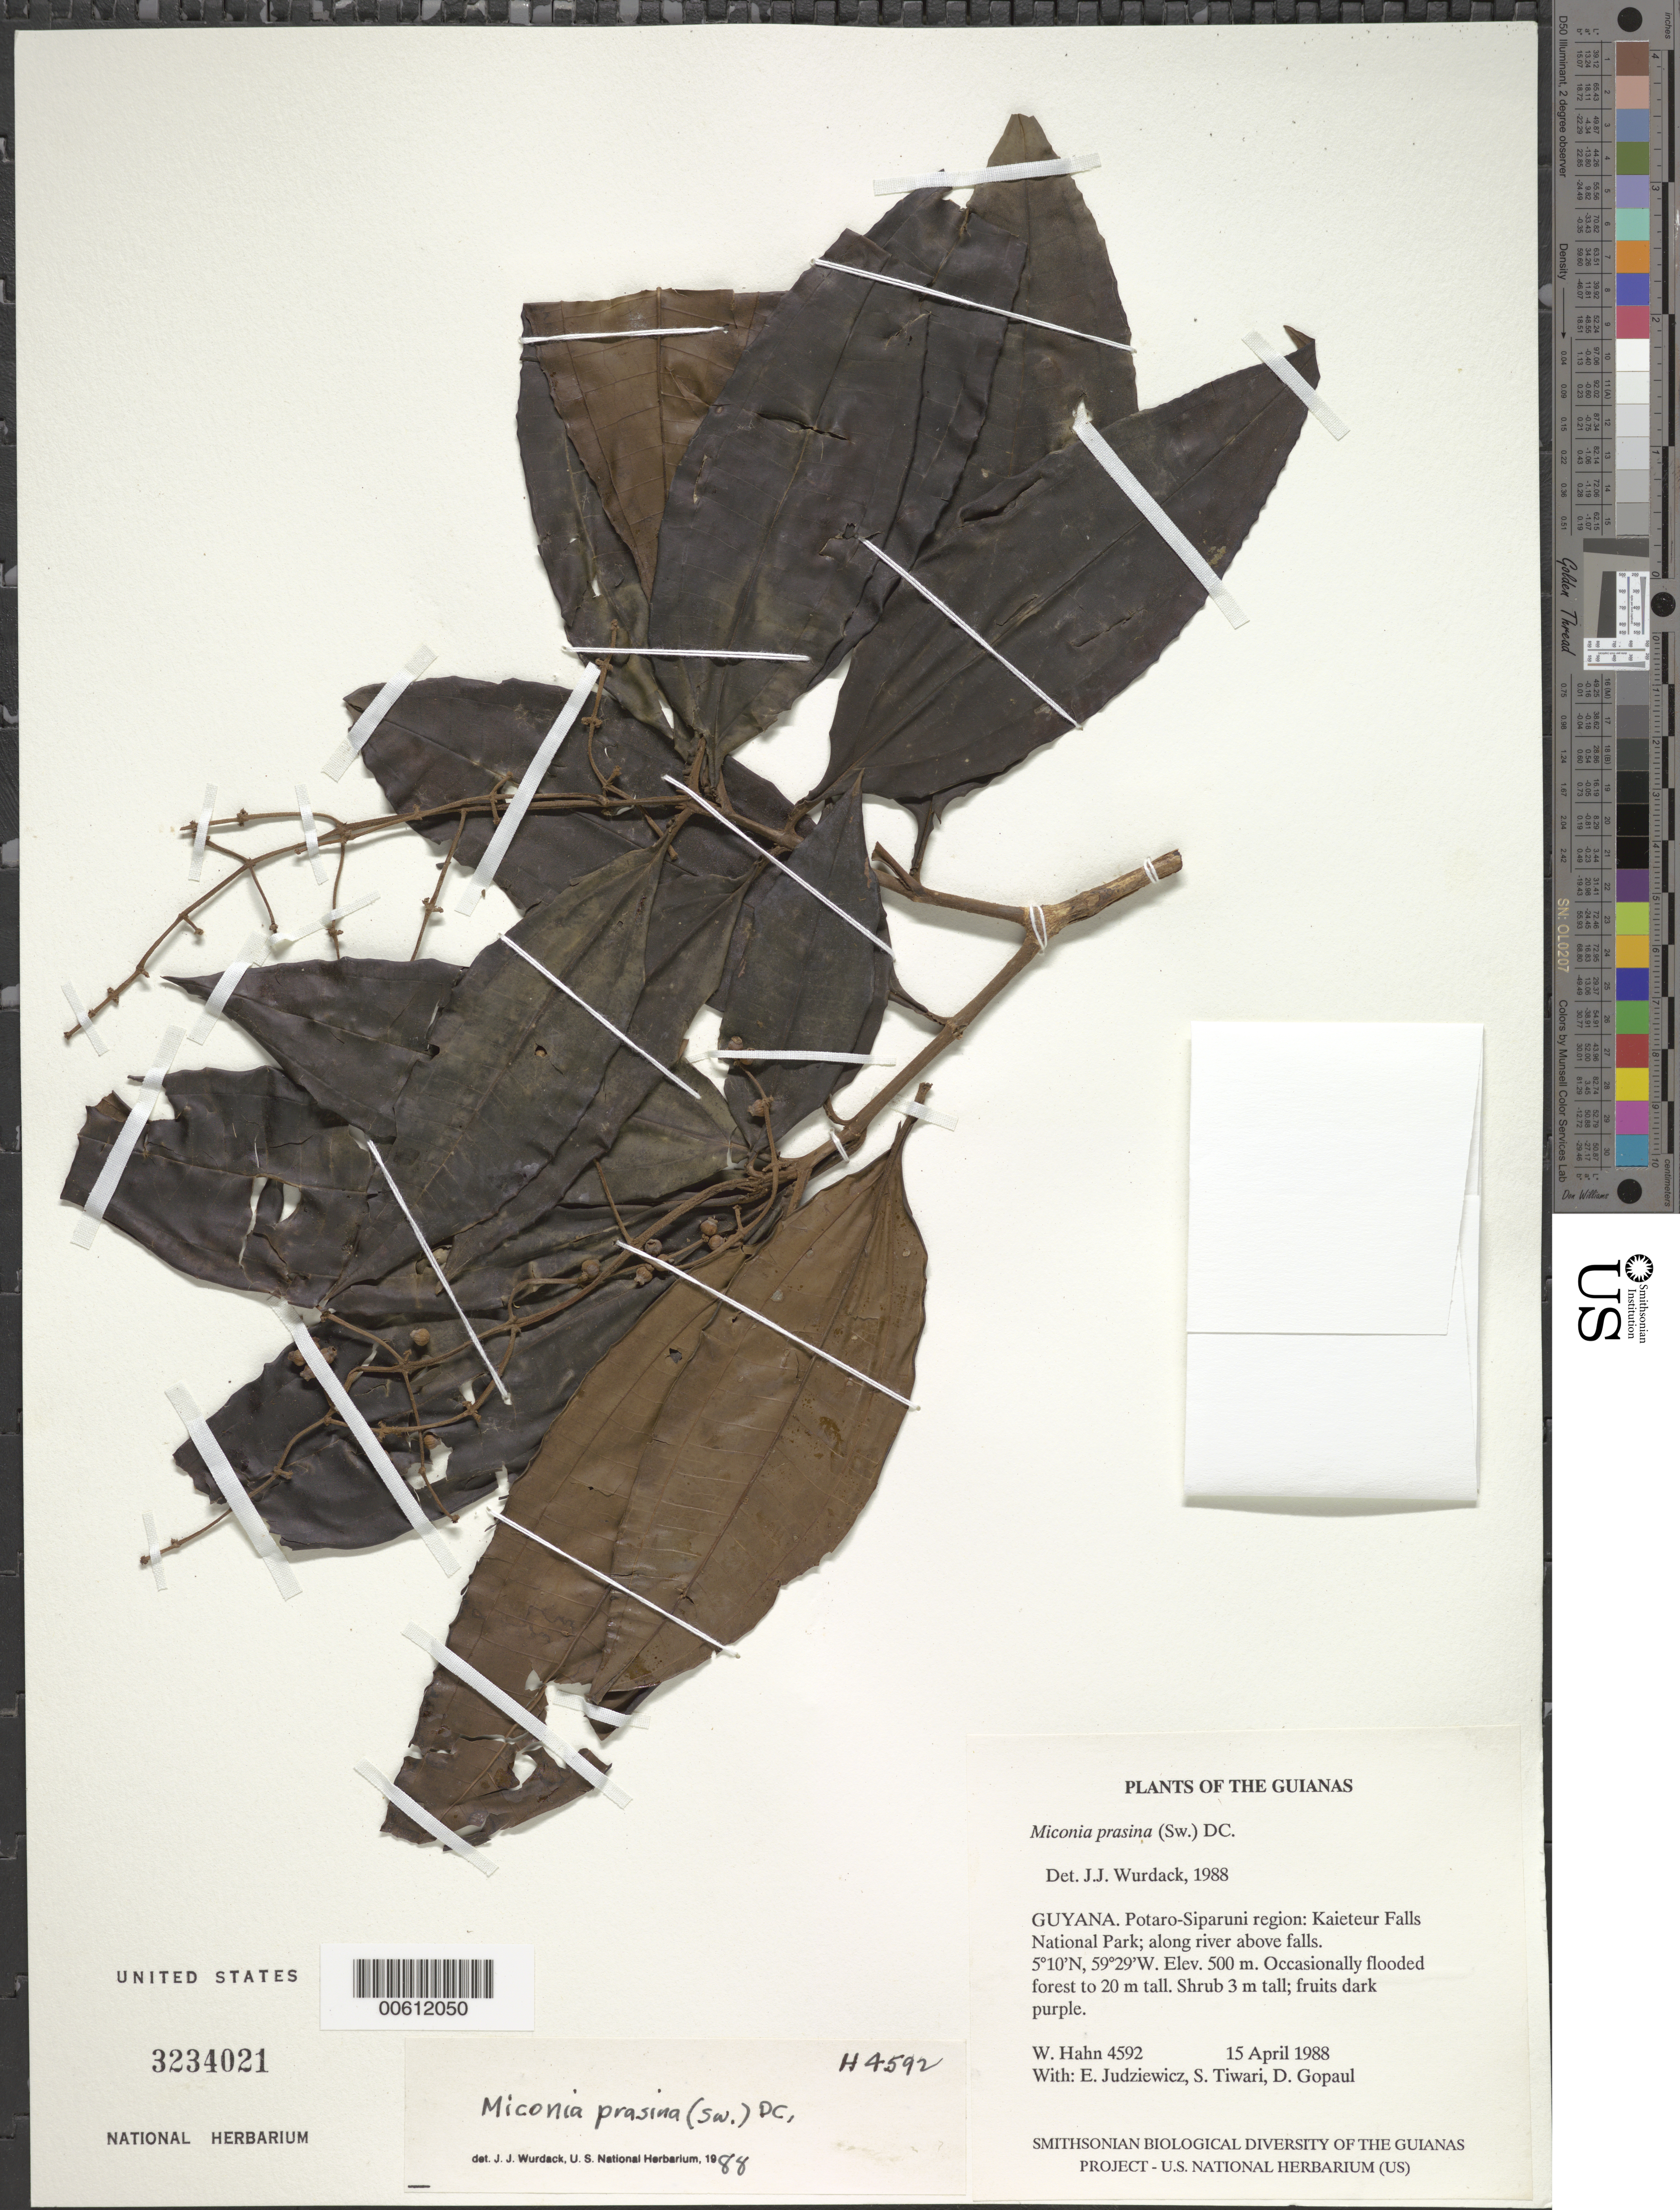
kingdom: Plantae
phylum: Tracheophyta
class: Magnoliopsida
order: Myrtales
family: Melastomataceae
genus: Miconia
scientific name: Miconia prasina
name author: (Sw.) DC.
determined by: Wurdack, John J., (US), US (UNITED STATES)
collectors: W. Hahn, E. J. Judziewicz, S. Tiwari & D. Gopaul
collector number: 4592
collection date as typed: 15 April 1988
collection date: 1988-04-15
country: Guyana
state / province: Potaro-Siparuni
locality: Kaieteur Falls National Park; along river above falls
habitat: Occasionally flooded forest to 20 m tall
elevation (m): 500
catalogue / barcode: US 3234021